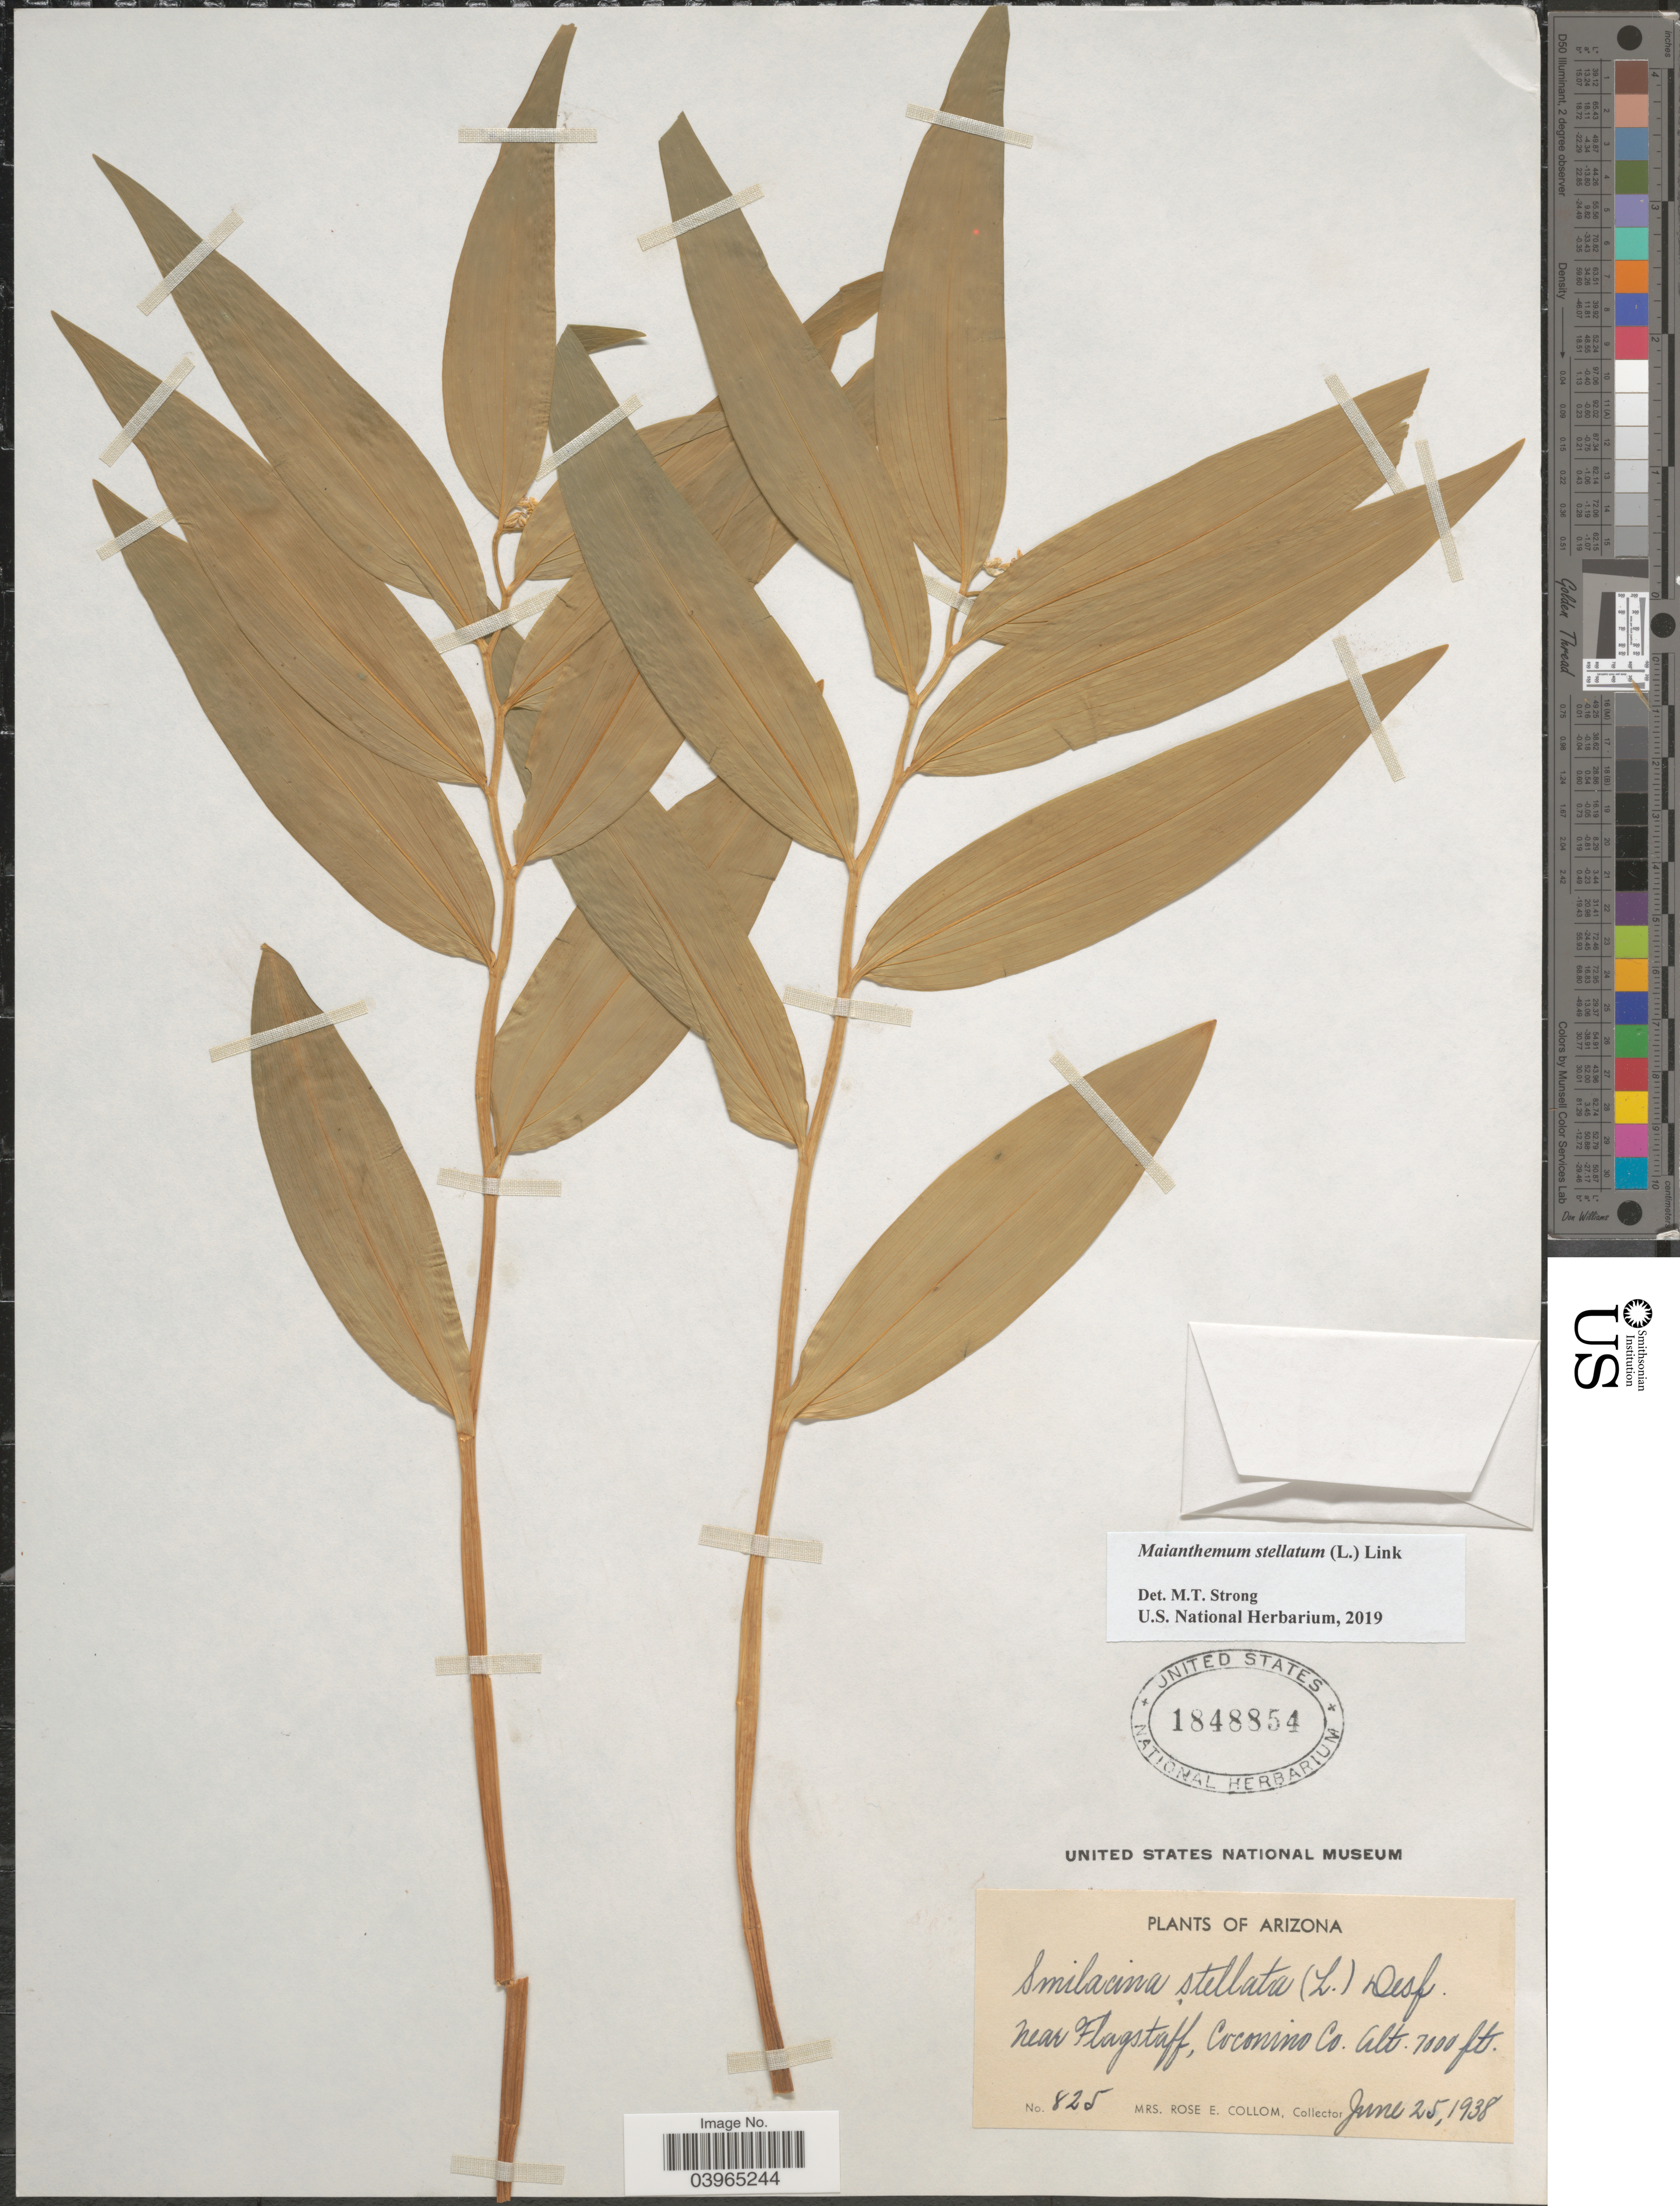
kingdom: Plantae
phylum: Tracheophyta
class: Liliopsida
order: Asparagales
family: Asparagaceae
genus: Maianthemum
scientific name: Maianthemum stellatum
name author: (L.) Link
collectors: R. E. Collom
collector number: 825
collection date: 1938-06-25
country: United States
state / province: Arizona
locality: Near Flagstaff, Coconino Co.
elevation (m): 2134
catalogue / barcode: US 1848854